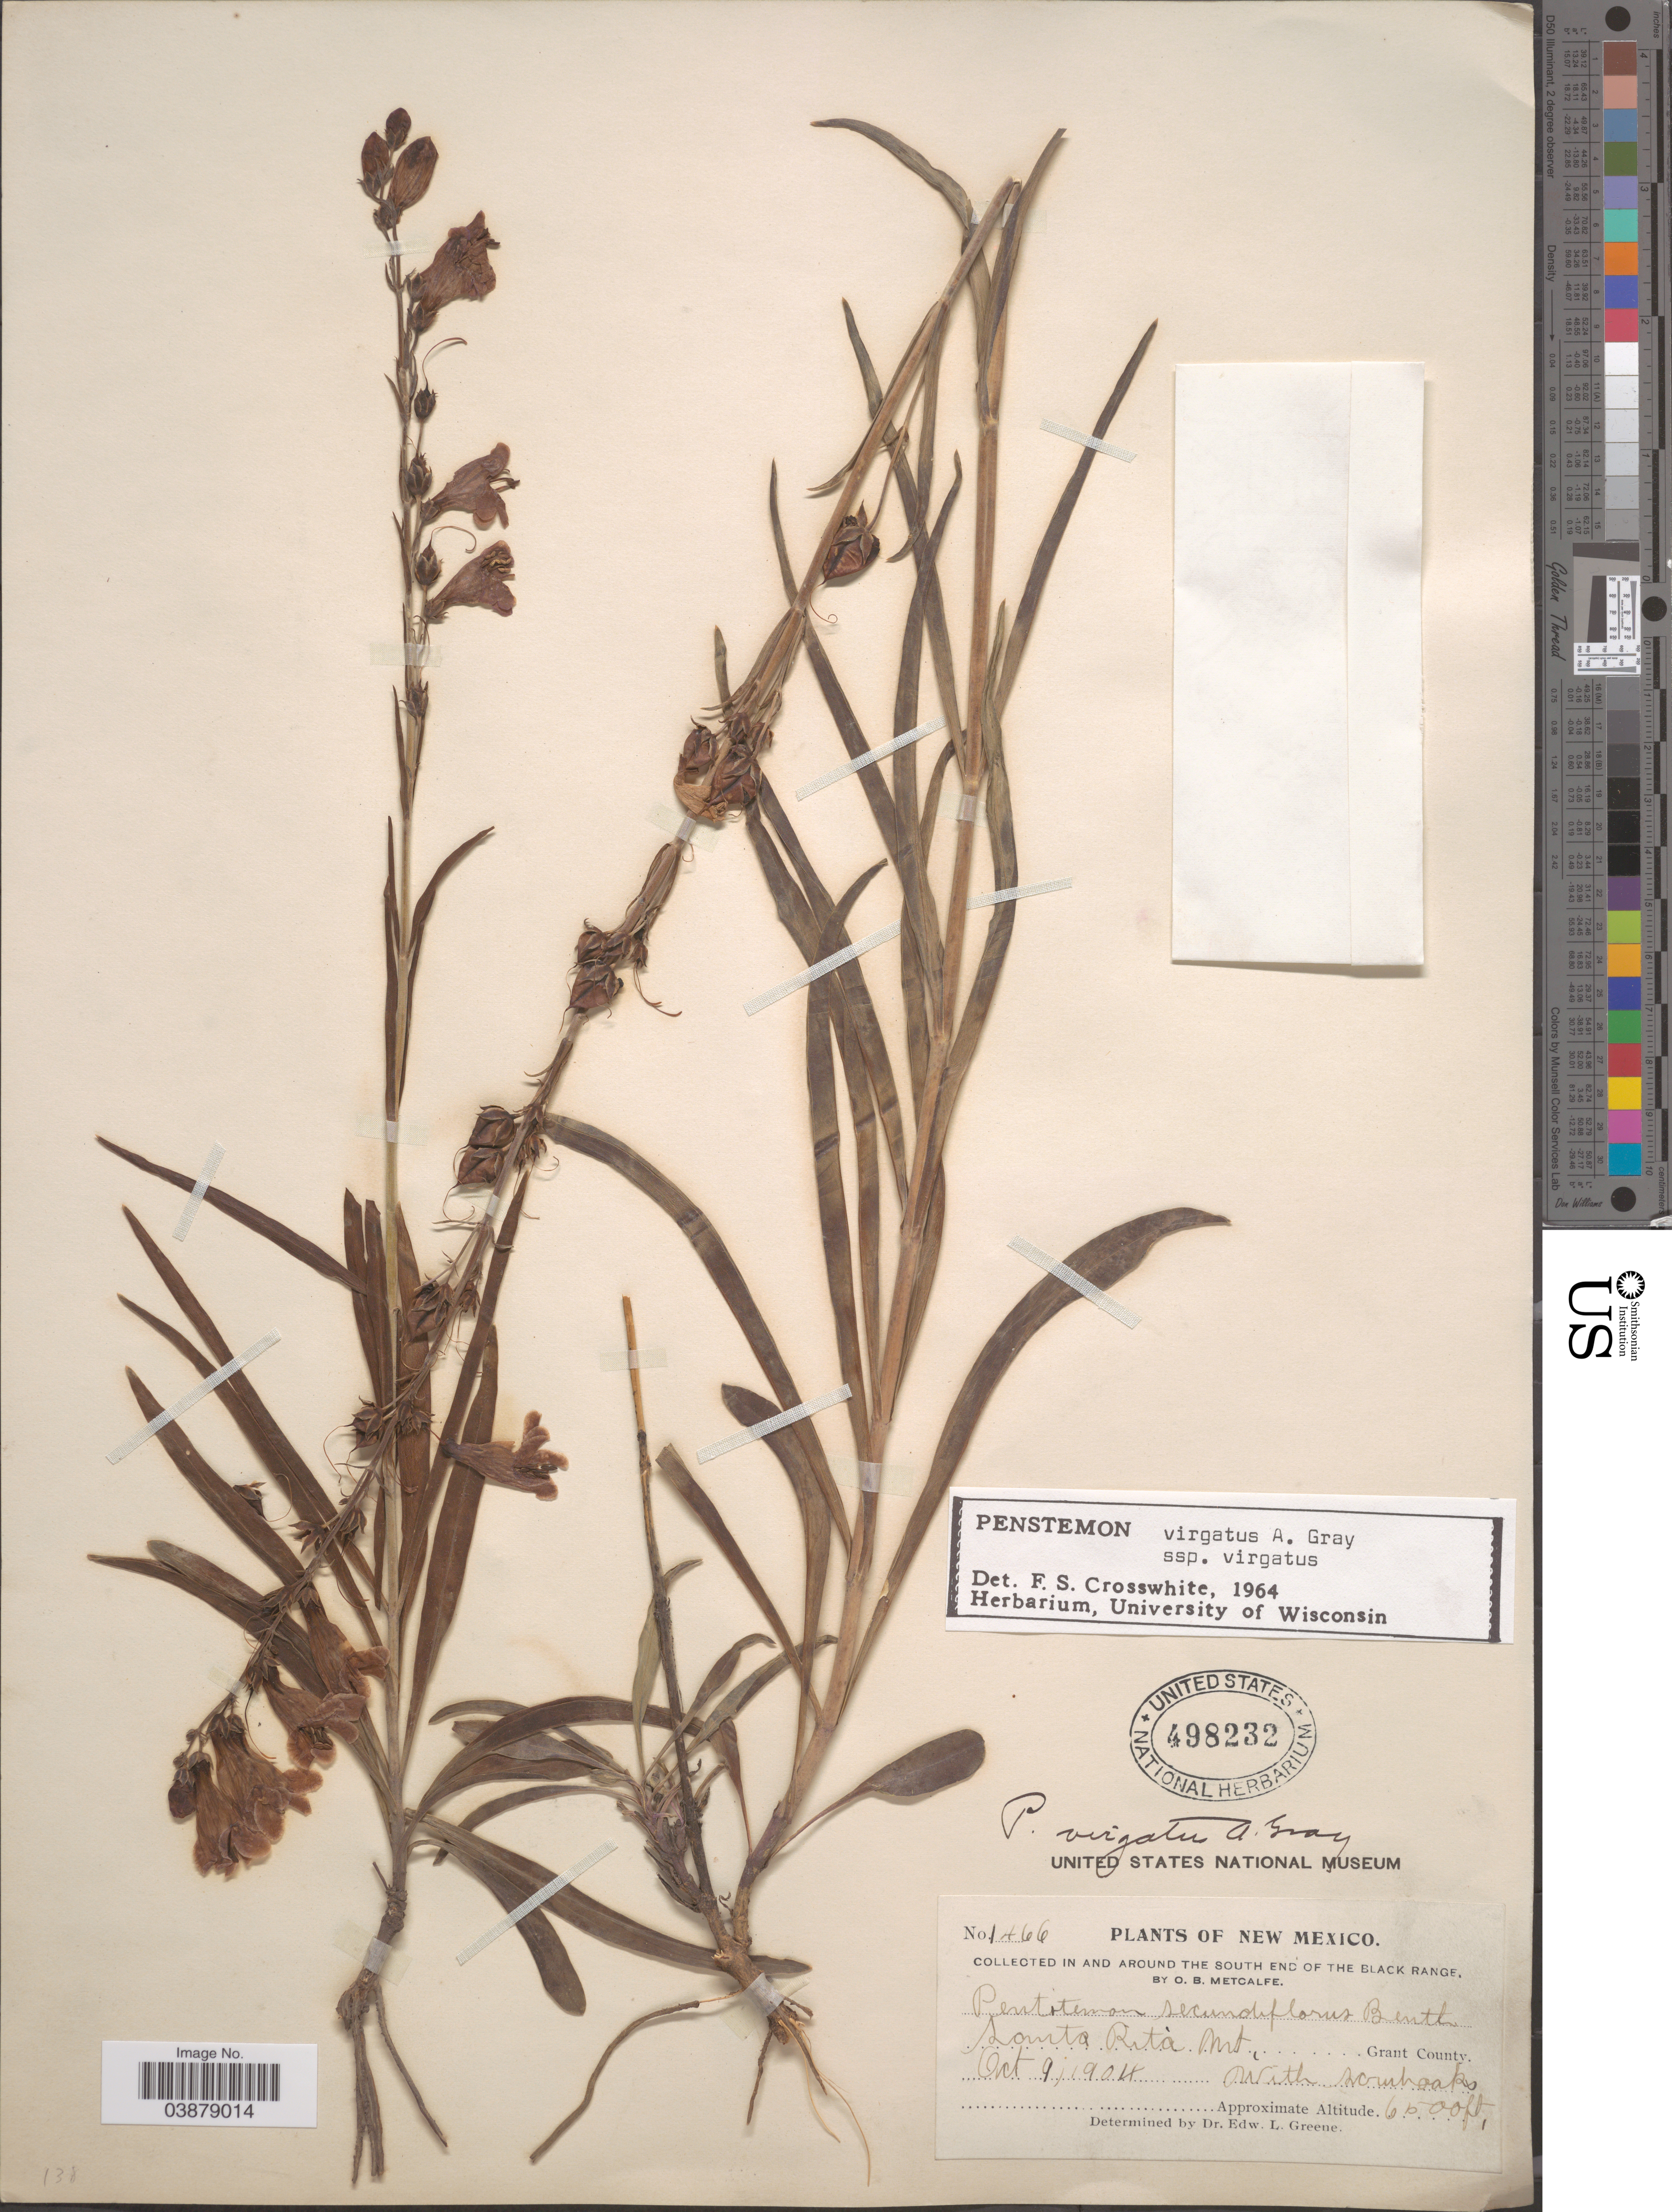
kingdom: Plantae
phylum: Tracheophyta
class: Magnoliopsida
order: Lamiales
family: Plantaginaceae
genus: Penstemon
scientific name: Penstemon virgatus subsp. virgatus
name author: A. Gray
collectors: O. B. Metcalfe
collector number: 1466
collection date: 1904-10-09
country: United States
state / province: New Mexico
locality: In and around the south end of the Black Range. Santa Rita Mt. Grant County.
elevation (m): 1981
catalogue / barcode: US 498232